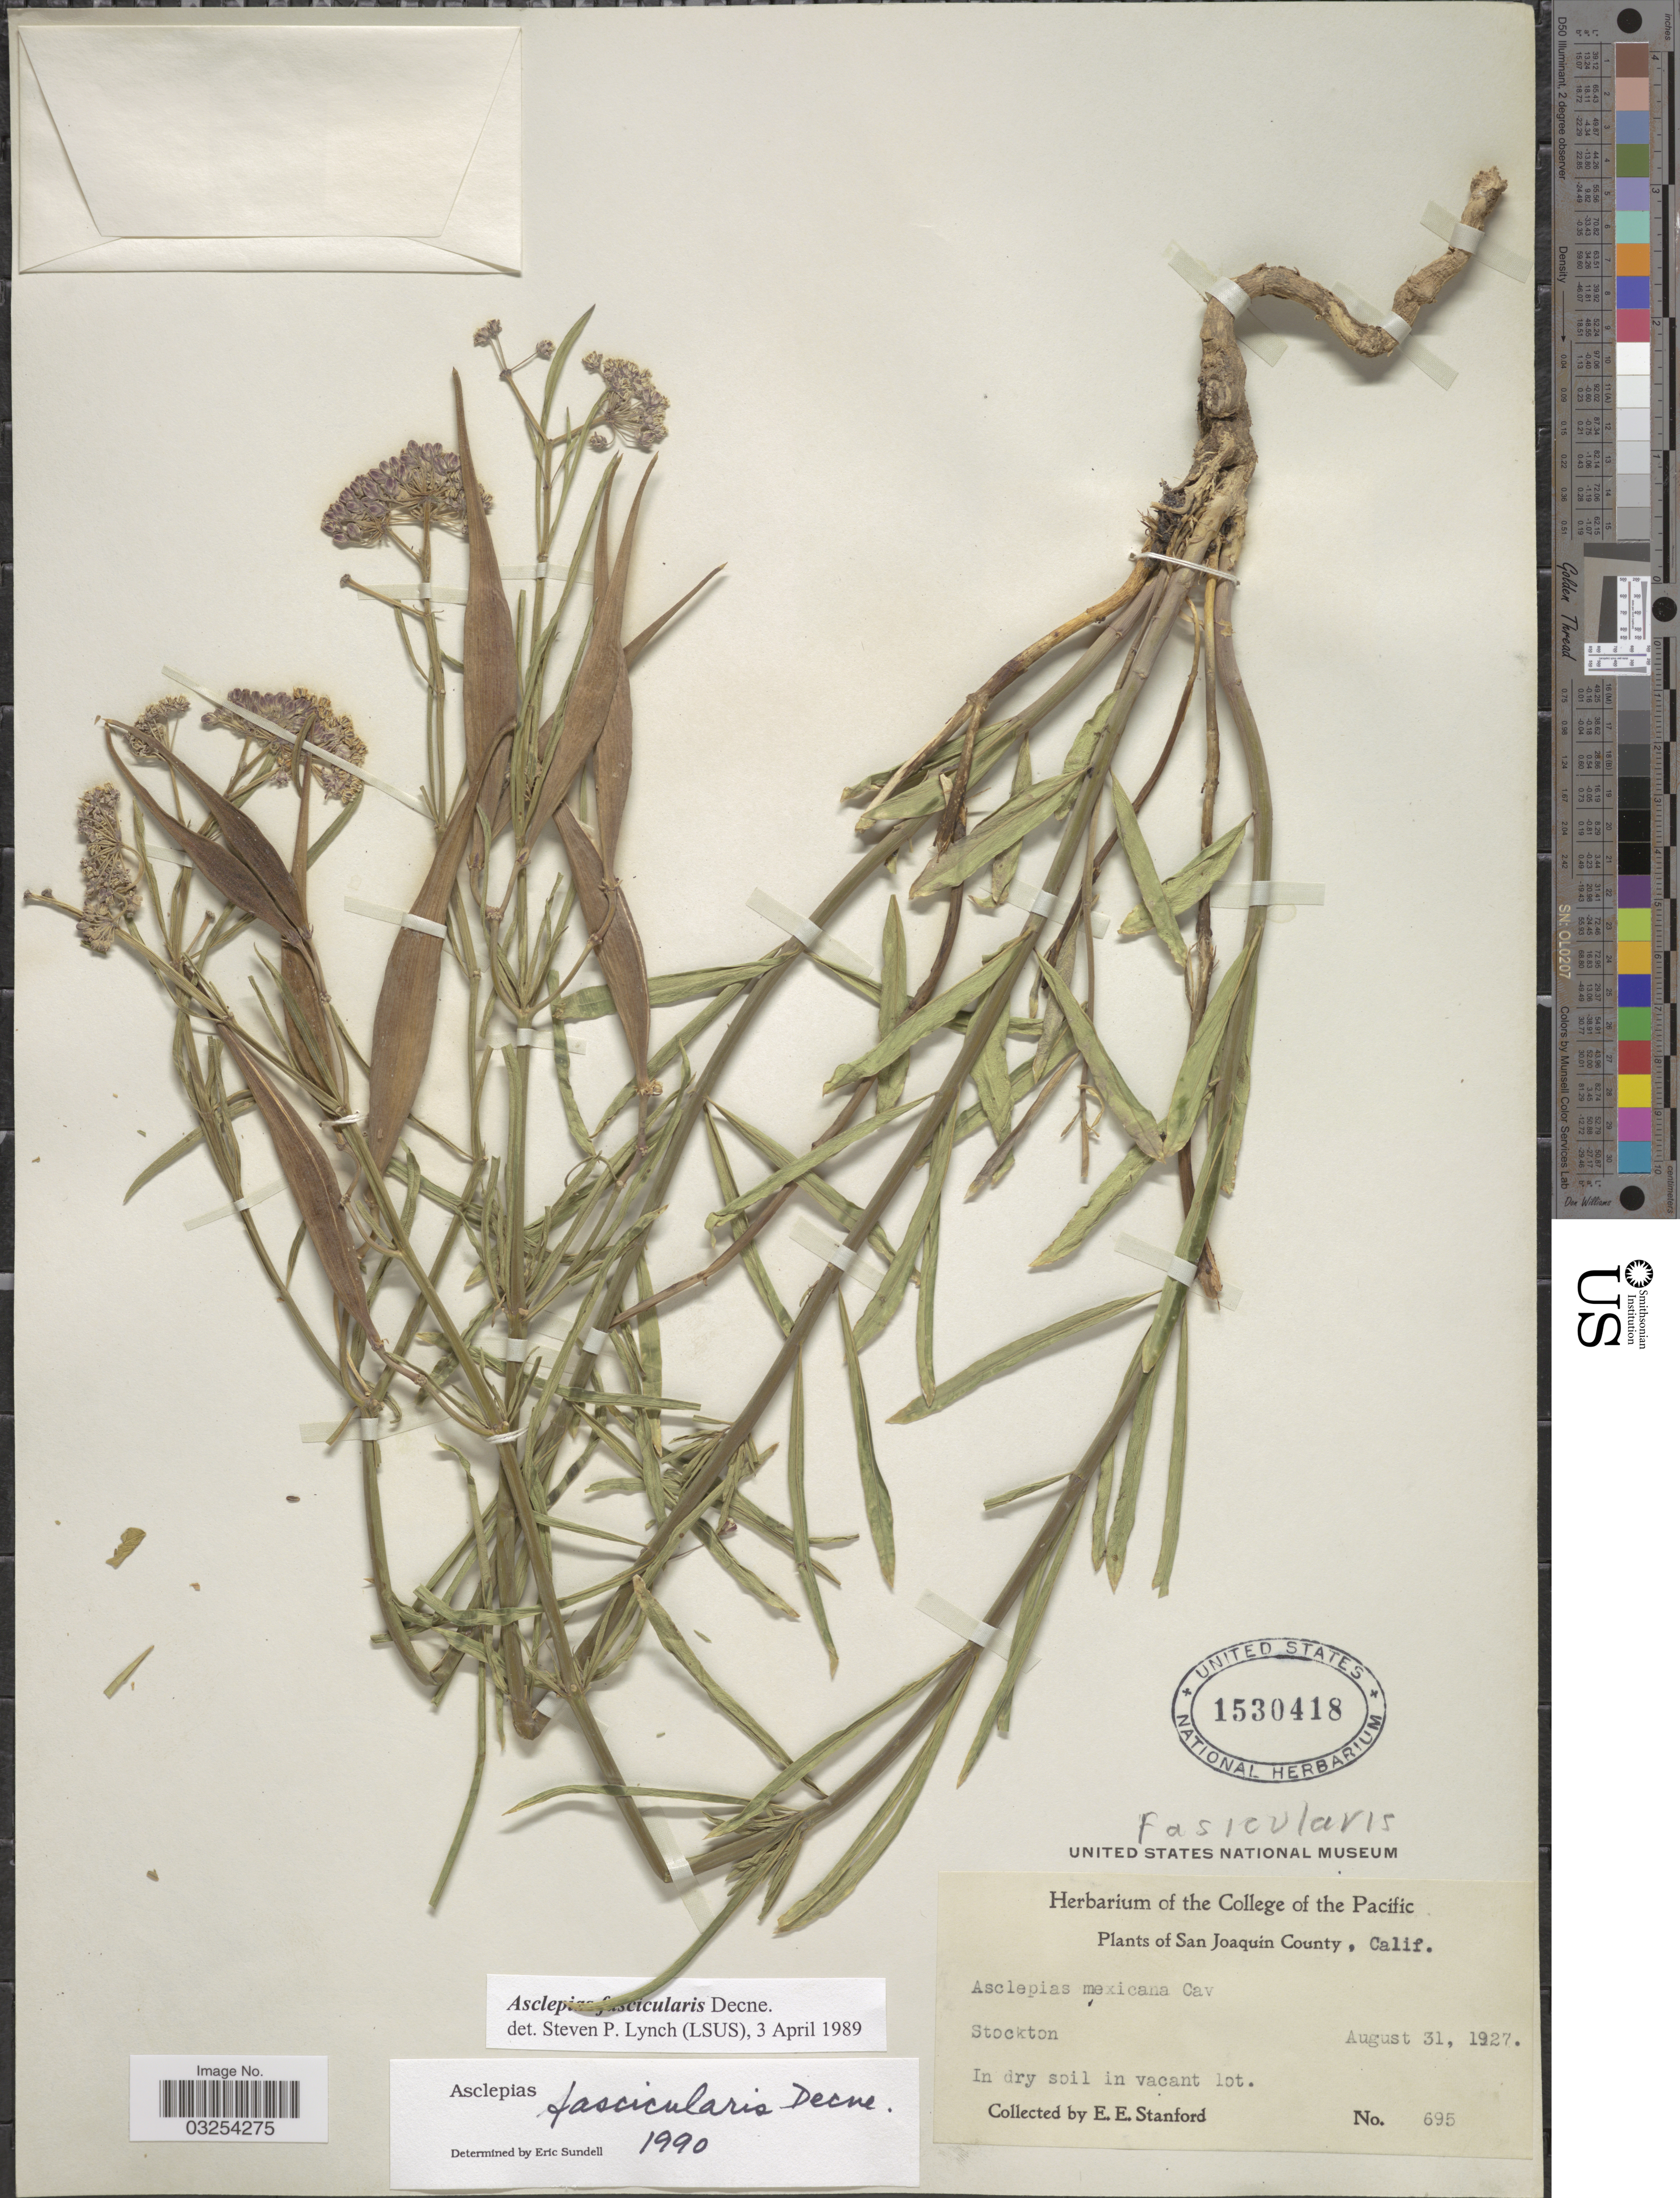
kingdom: Plantae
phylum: Tracheophyta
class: Magnoliopsida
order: Gentianales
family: Apocynaceae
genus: Asclepias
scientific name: Asclepias fascicularis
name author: Decne.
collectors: E. Stanford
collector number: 695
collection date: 1927-08-31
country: United States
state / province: California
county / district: San Joaquin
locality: San Joaquin County. Stockton.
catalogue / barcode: US 1530418